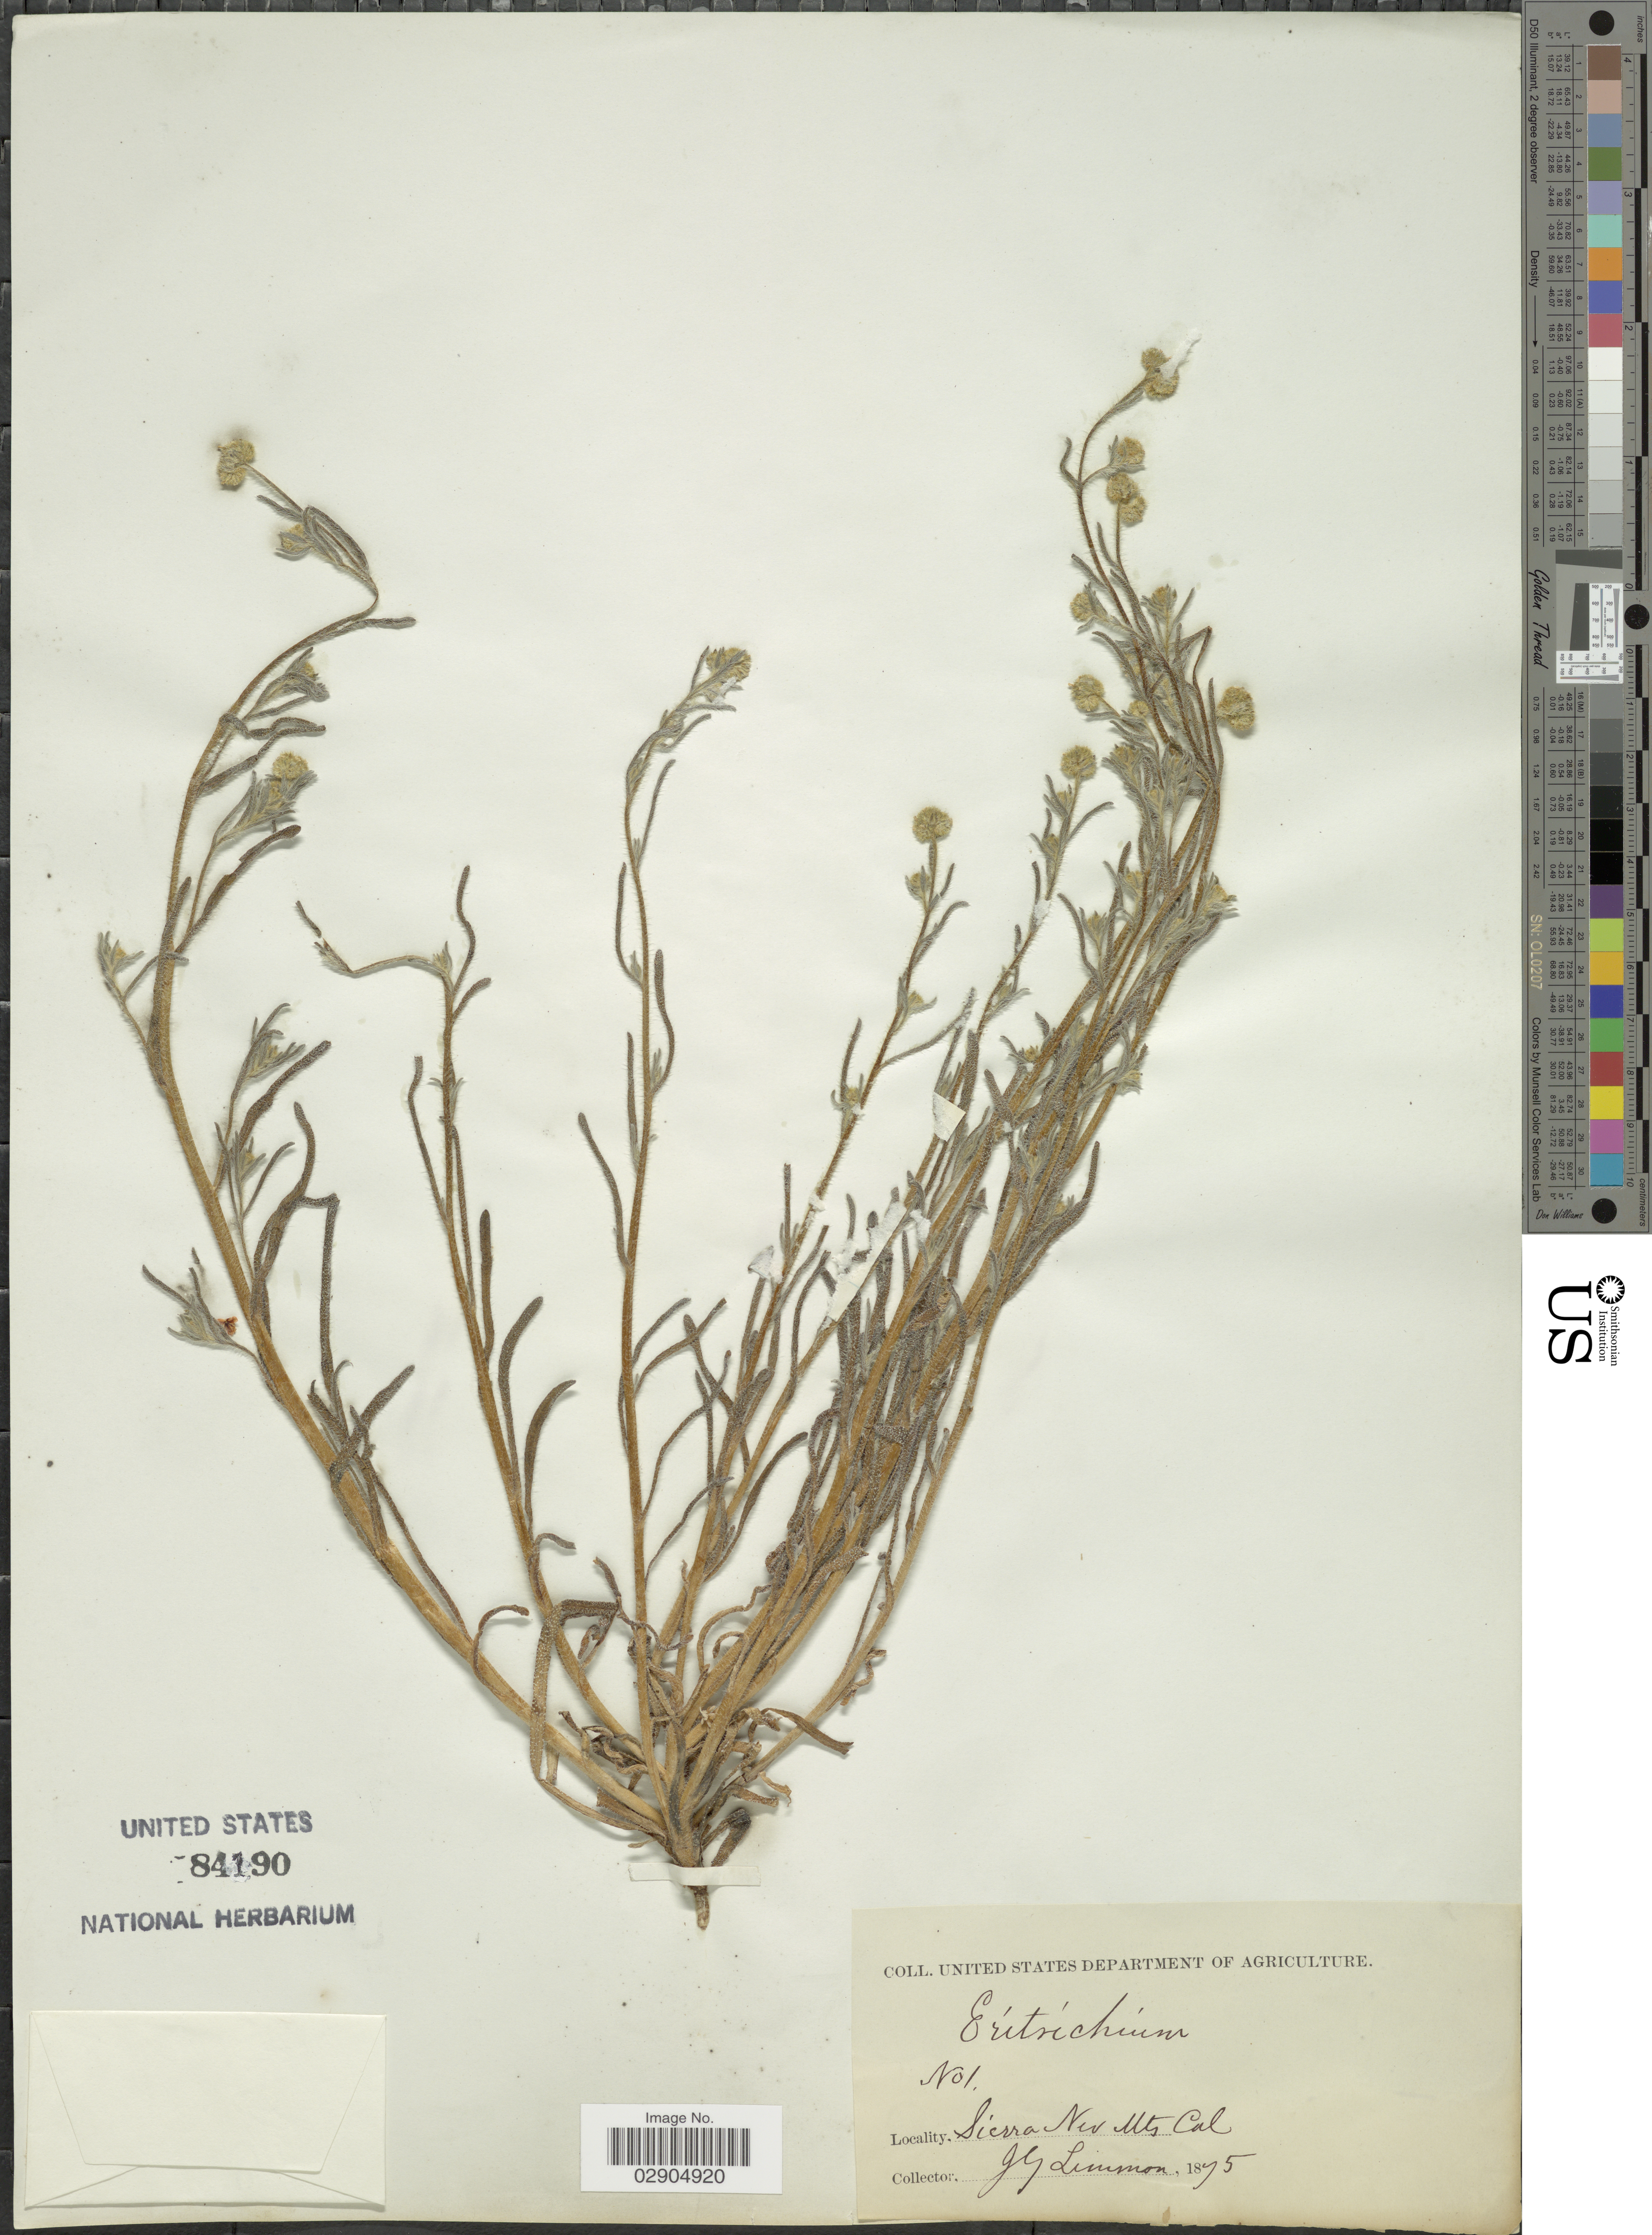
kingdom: Plantae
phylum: Tracheophyta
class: Magnoliopsida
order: Boraginales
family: Boraginaceae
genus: Eritrichium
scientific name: Eritrichium sp.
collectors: J. Lemmon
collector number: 1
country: United States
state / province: California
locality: Sierra Nev. Mts., Cal.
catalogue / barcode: US 84190